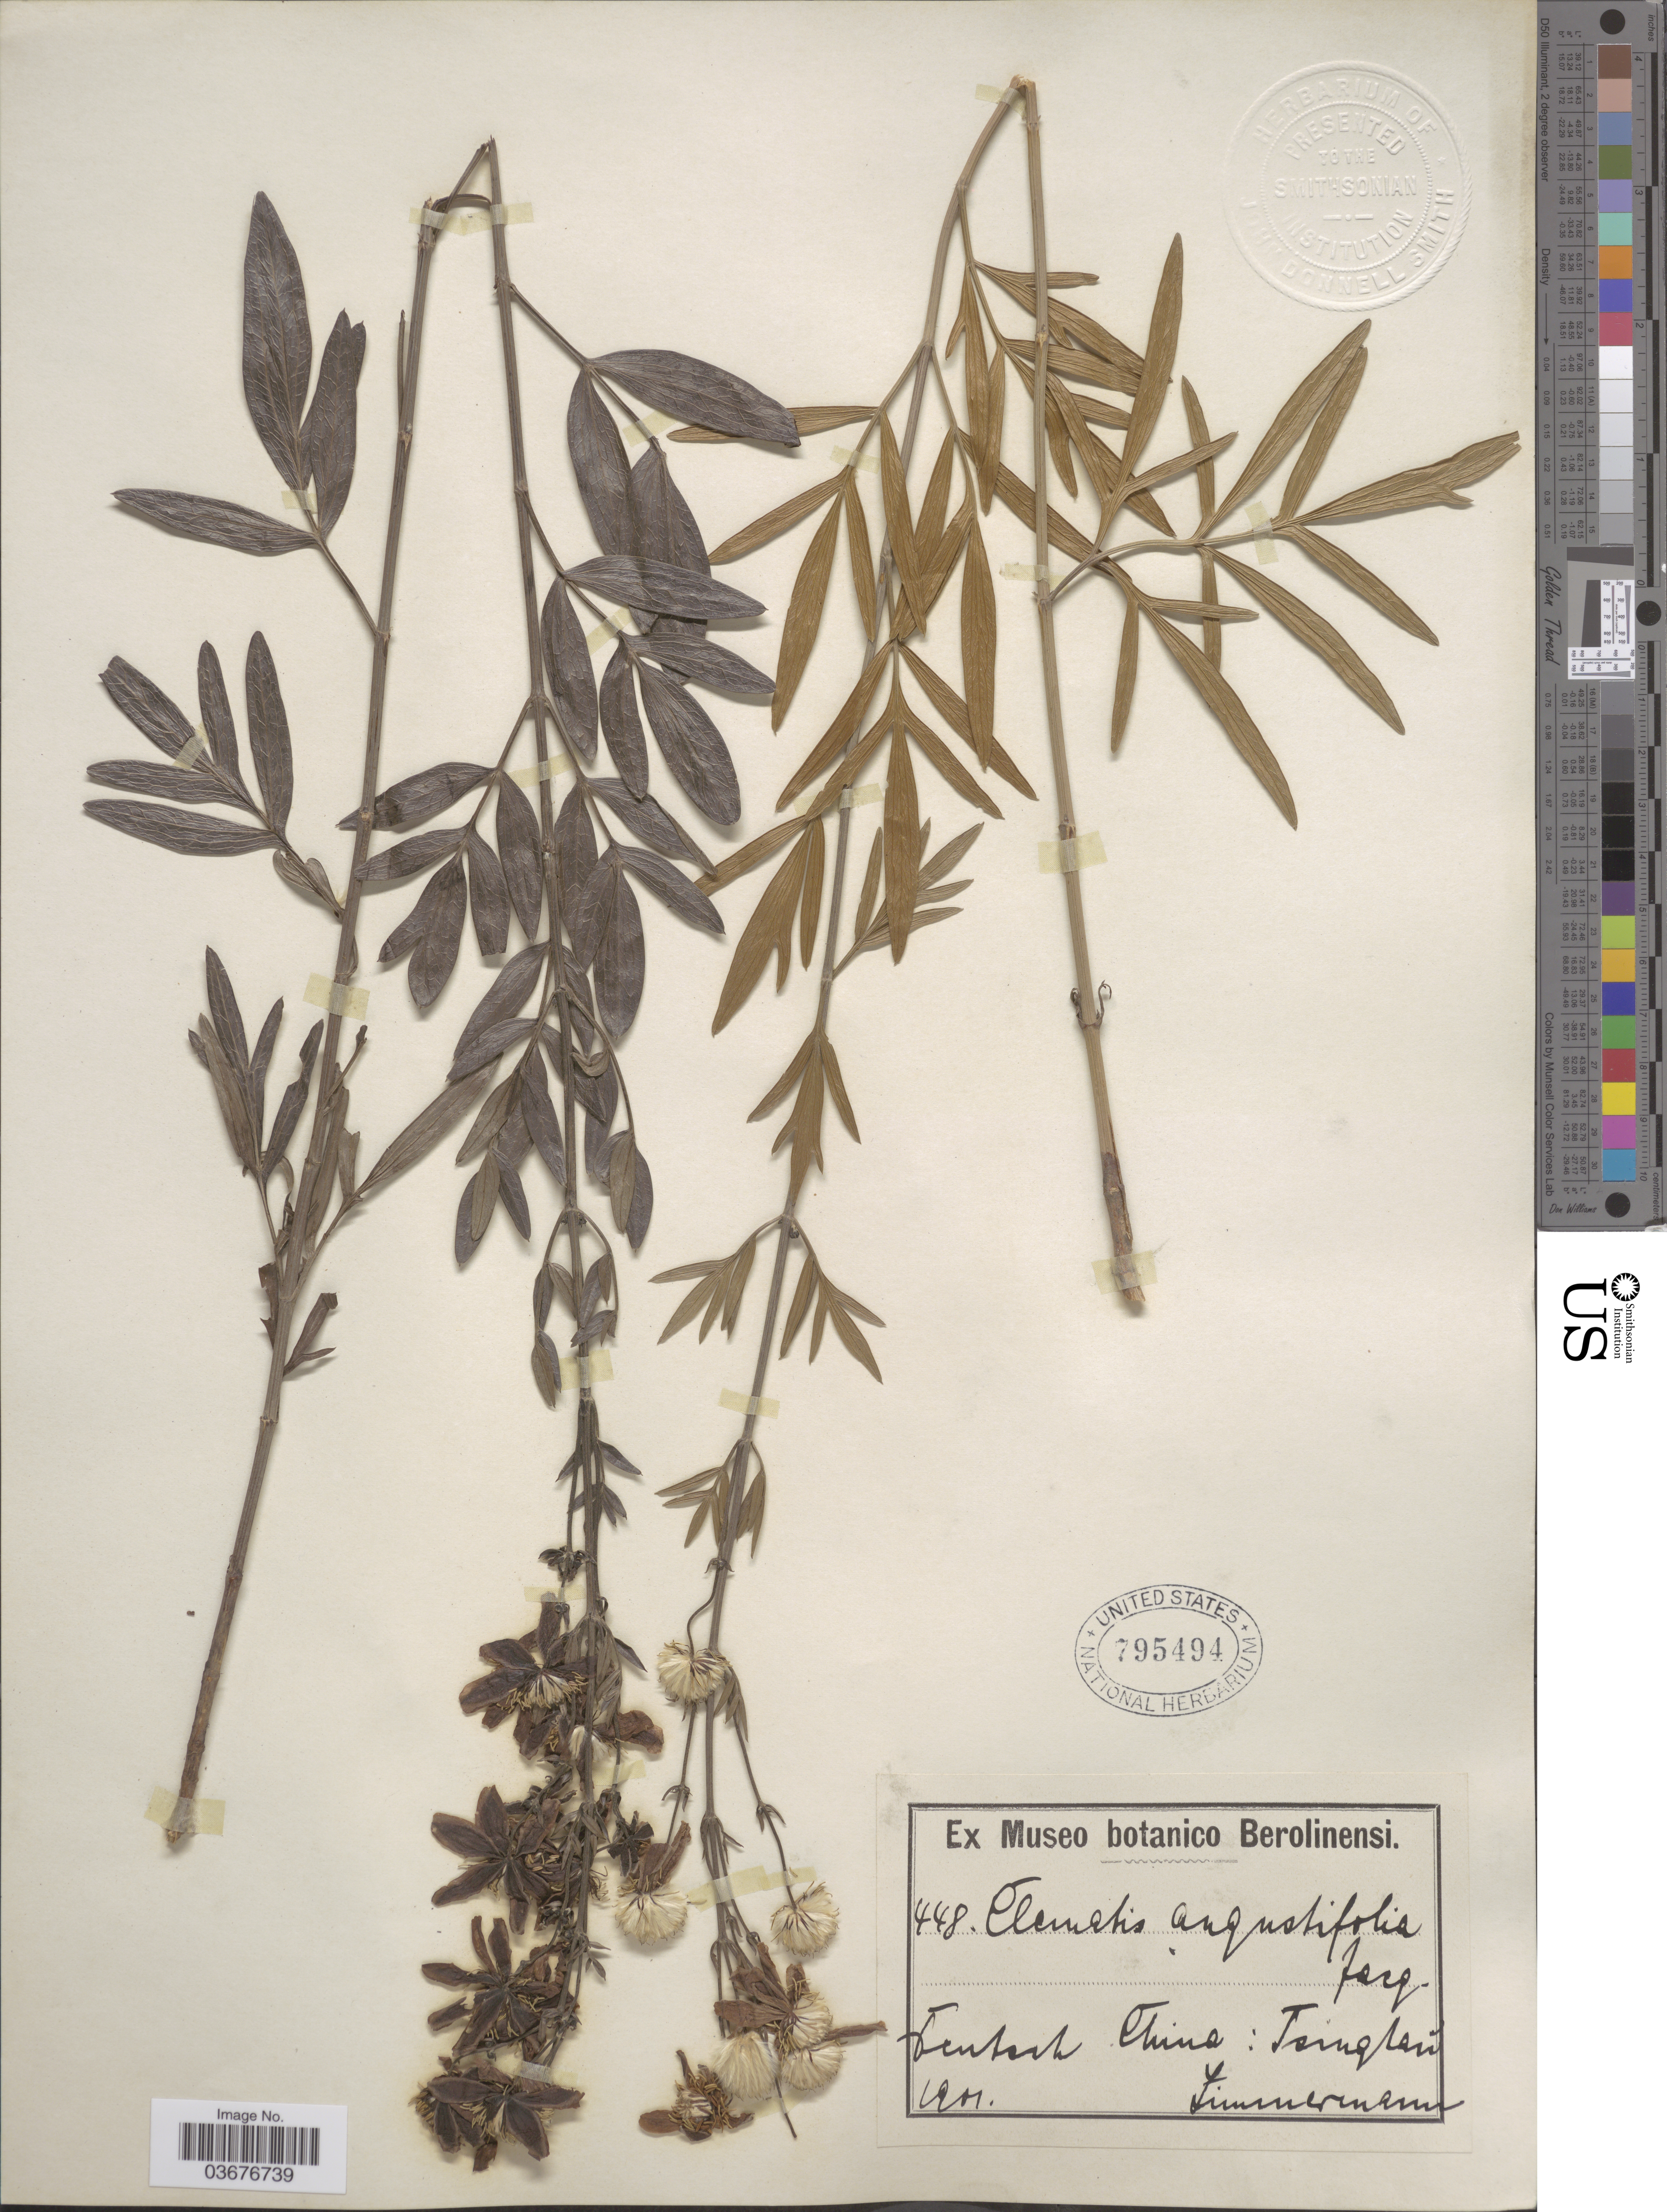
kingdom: Plantae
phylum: Tracheophyta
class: Magnoliopsida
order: Ranunculales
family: Ranunculaceae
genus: Clematis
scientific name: Clematis angustifolia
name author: Jacq.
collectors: -. Zimmermann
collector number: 448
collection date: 1901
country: China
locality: Central China: Tsingtaú.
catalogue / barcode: US 795494